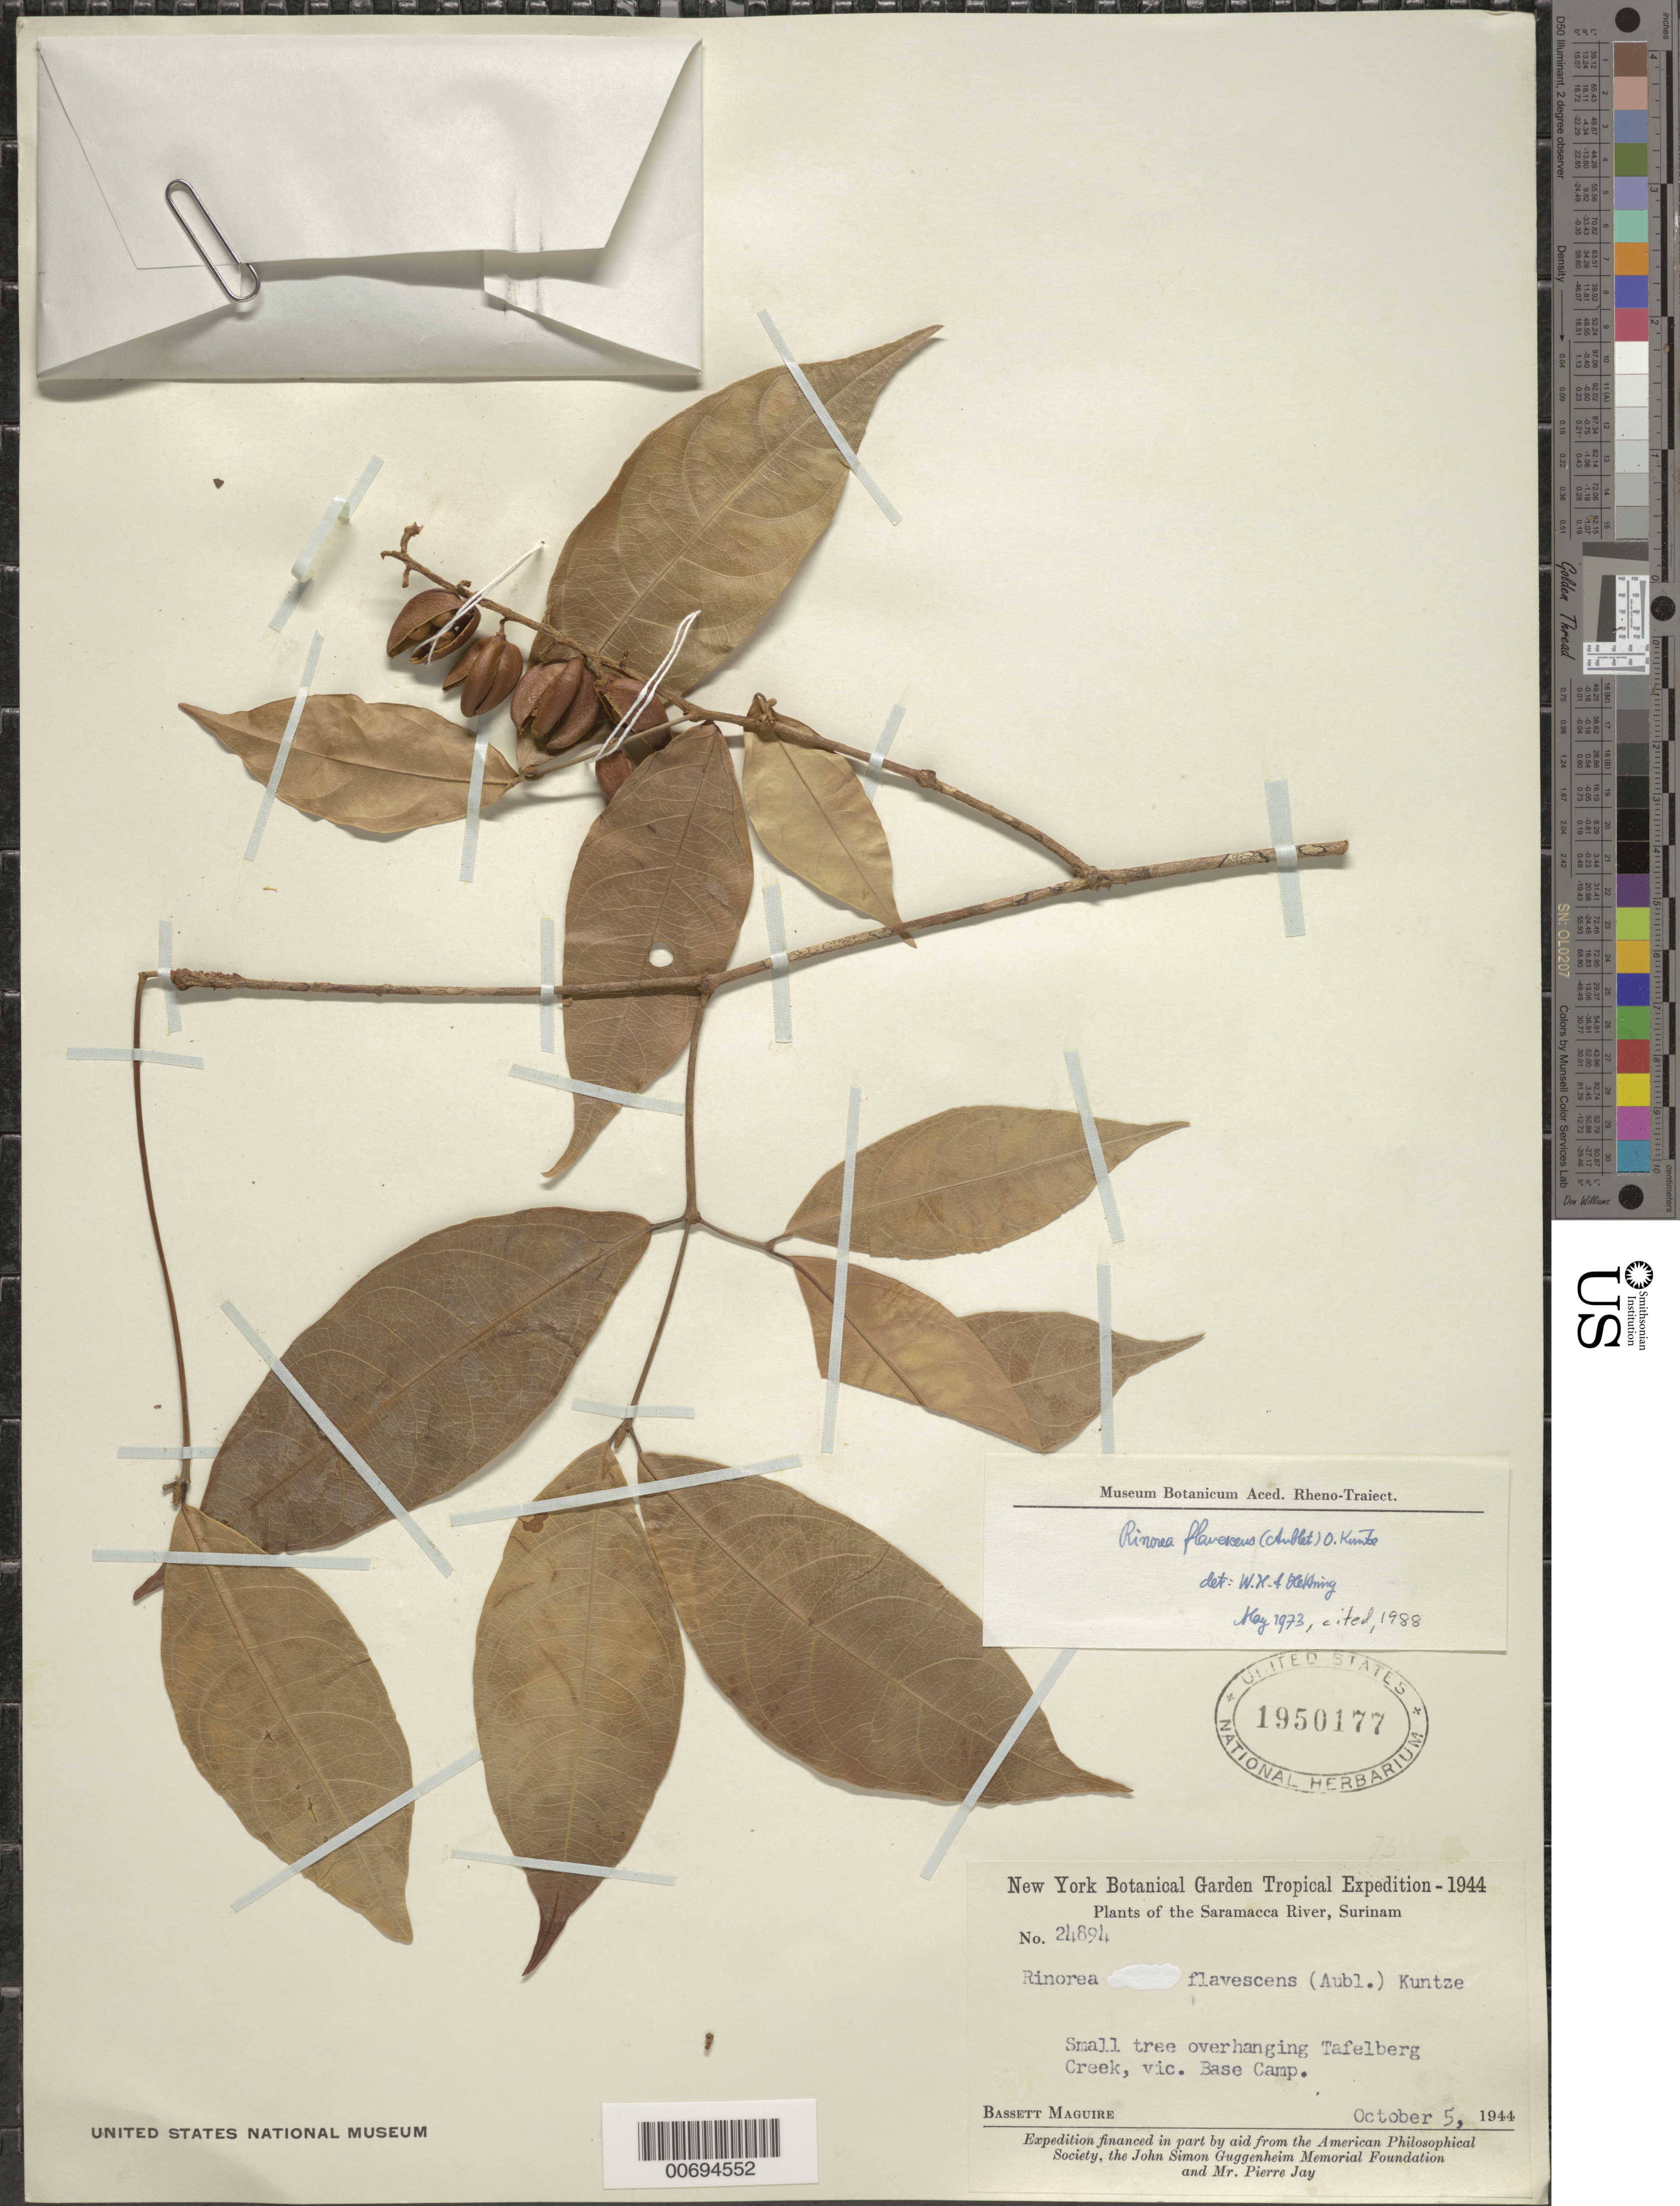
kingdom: Plantae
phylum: Tracheophyta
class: Magnoliopsida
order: Malpighiales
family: Violaceae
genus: Rinorea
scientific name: Rinorea flavescens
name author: (Aubl.) Kuntze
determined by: Hekking, W. H. A.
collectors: B. Maguire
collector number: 24894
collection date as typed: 5-Oct-44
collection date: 1944-10-05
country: Suriname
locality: Saramacca River, Tafelberg Creek, vicinity of Base Camp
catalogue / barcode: US 1950177